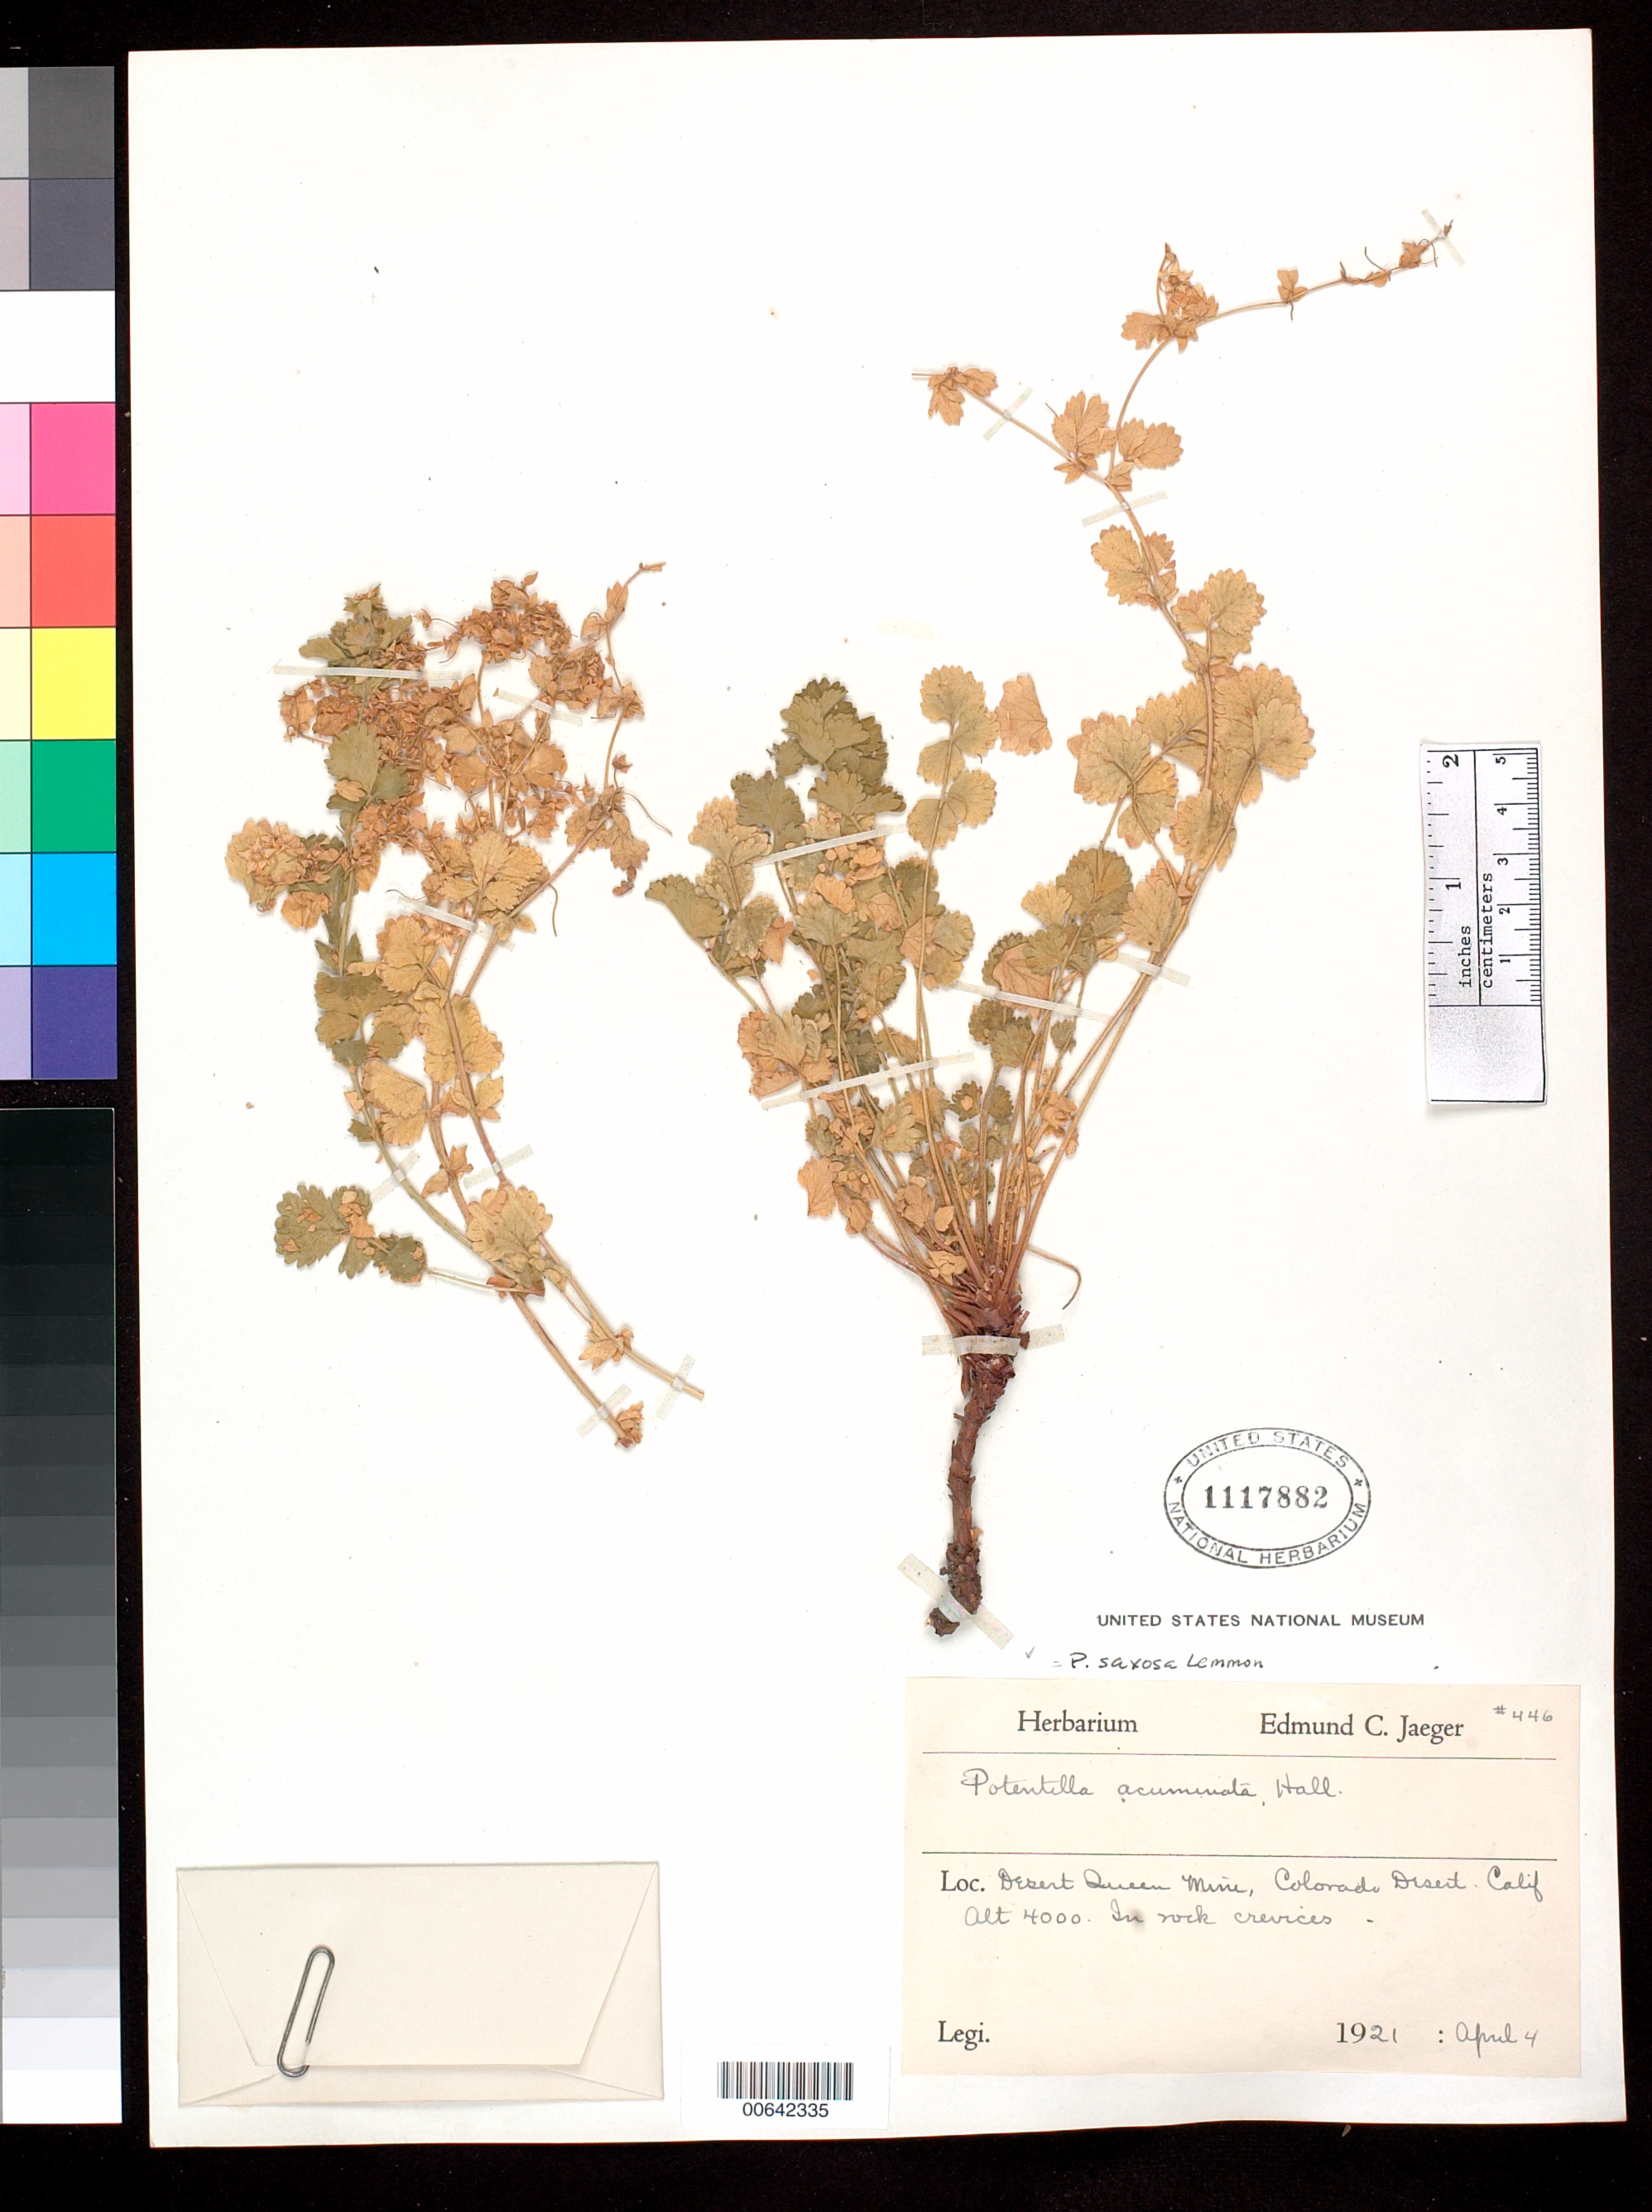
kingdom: Plantae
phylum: Tracheophyta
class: Magnoliopsida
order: Rosales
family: Rosaceae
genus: Potentilla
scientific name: Potentilla saxosa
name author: Lemmon & S.A. Lemmon ex Greene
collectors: E. Jaeger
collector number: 446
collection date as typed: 04 Apr 1921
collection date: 1921-04-04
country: United States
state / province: California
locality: Desert Queen Mine, Colorado Desert.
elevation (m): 1219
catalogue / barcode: US 1117882